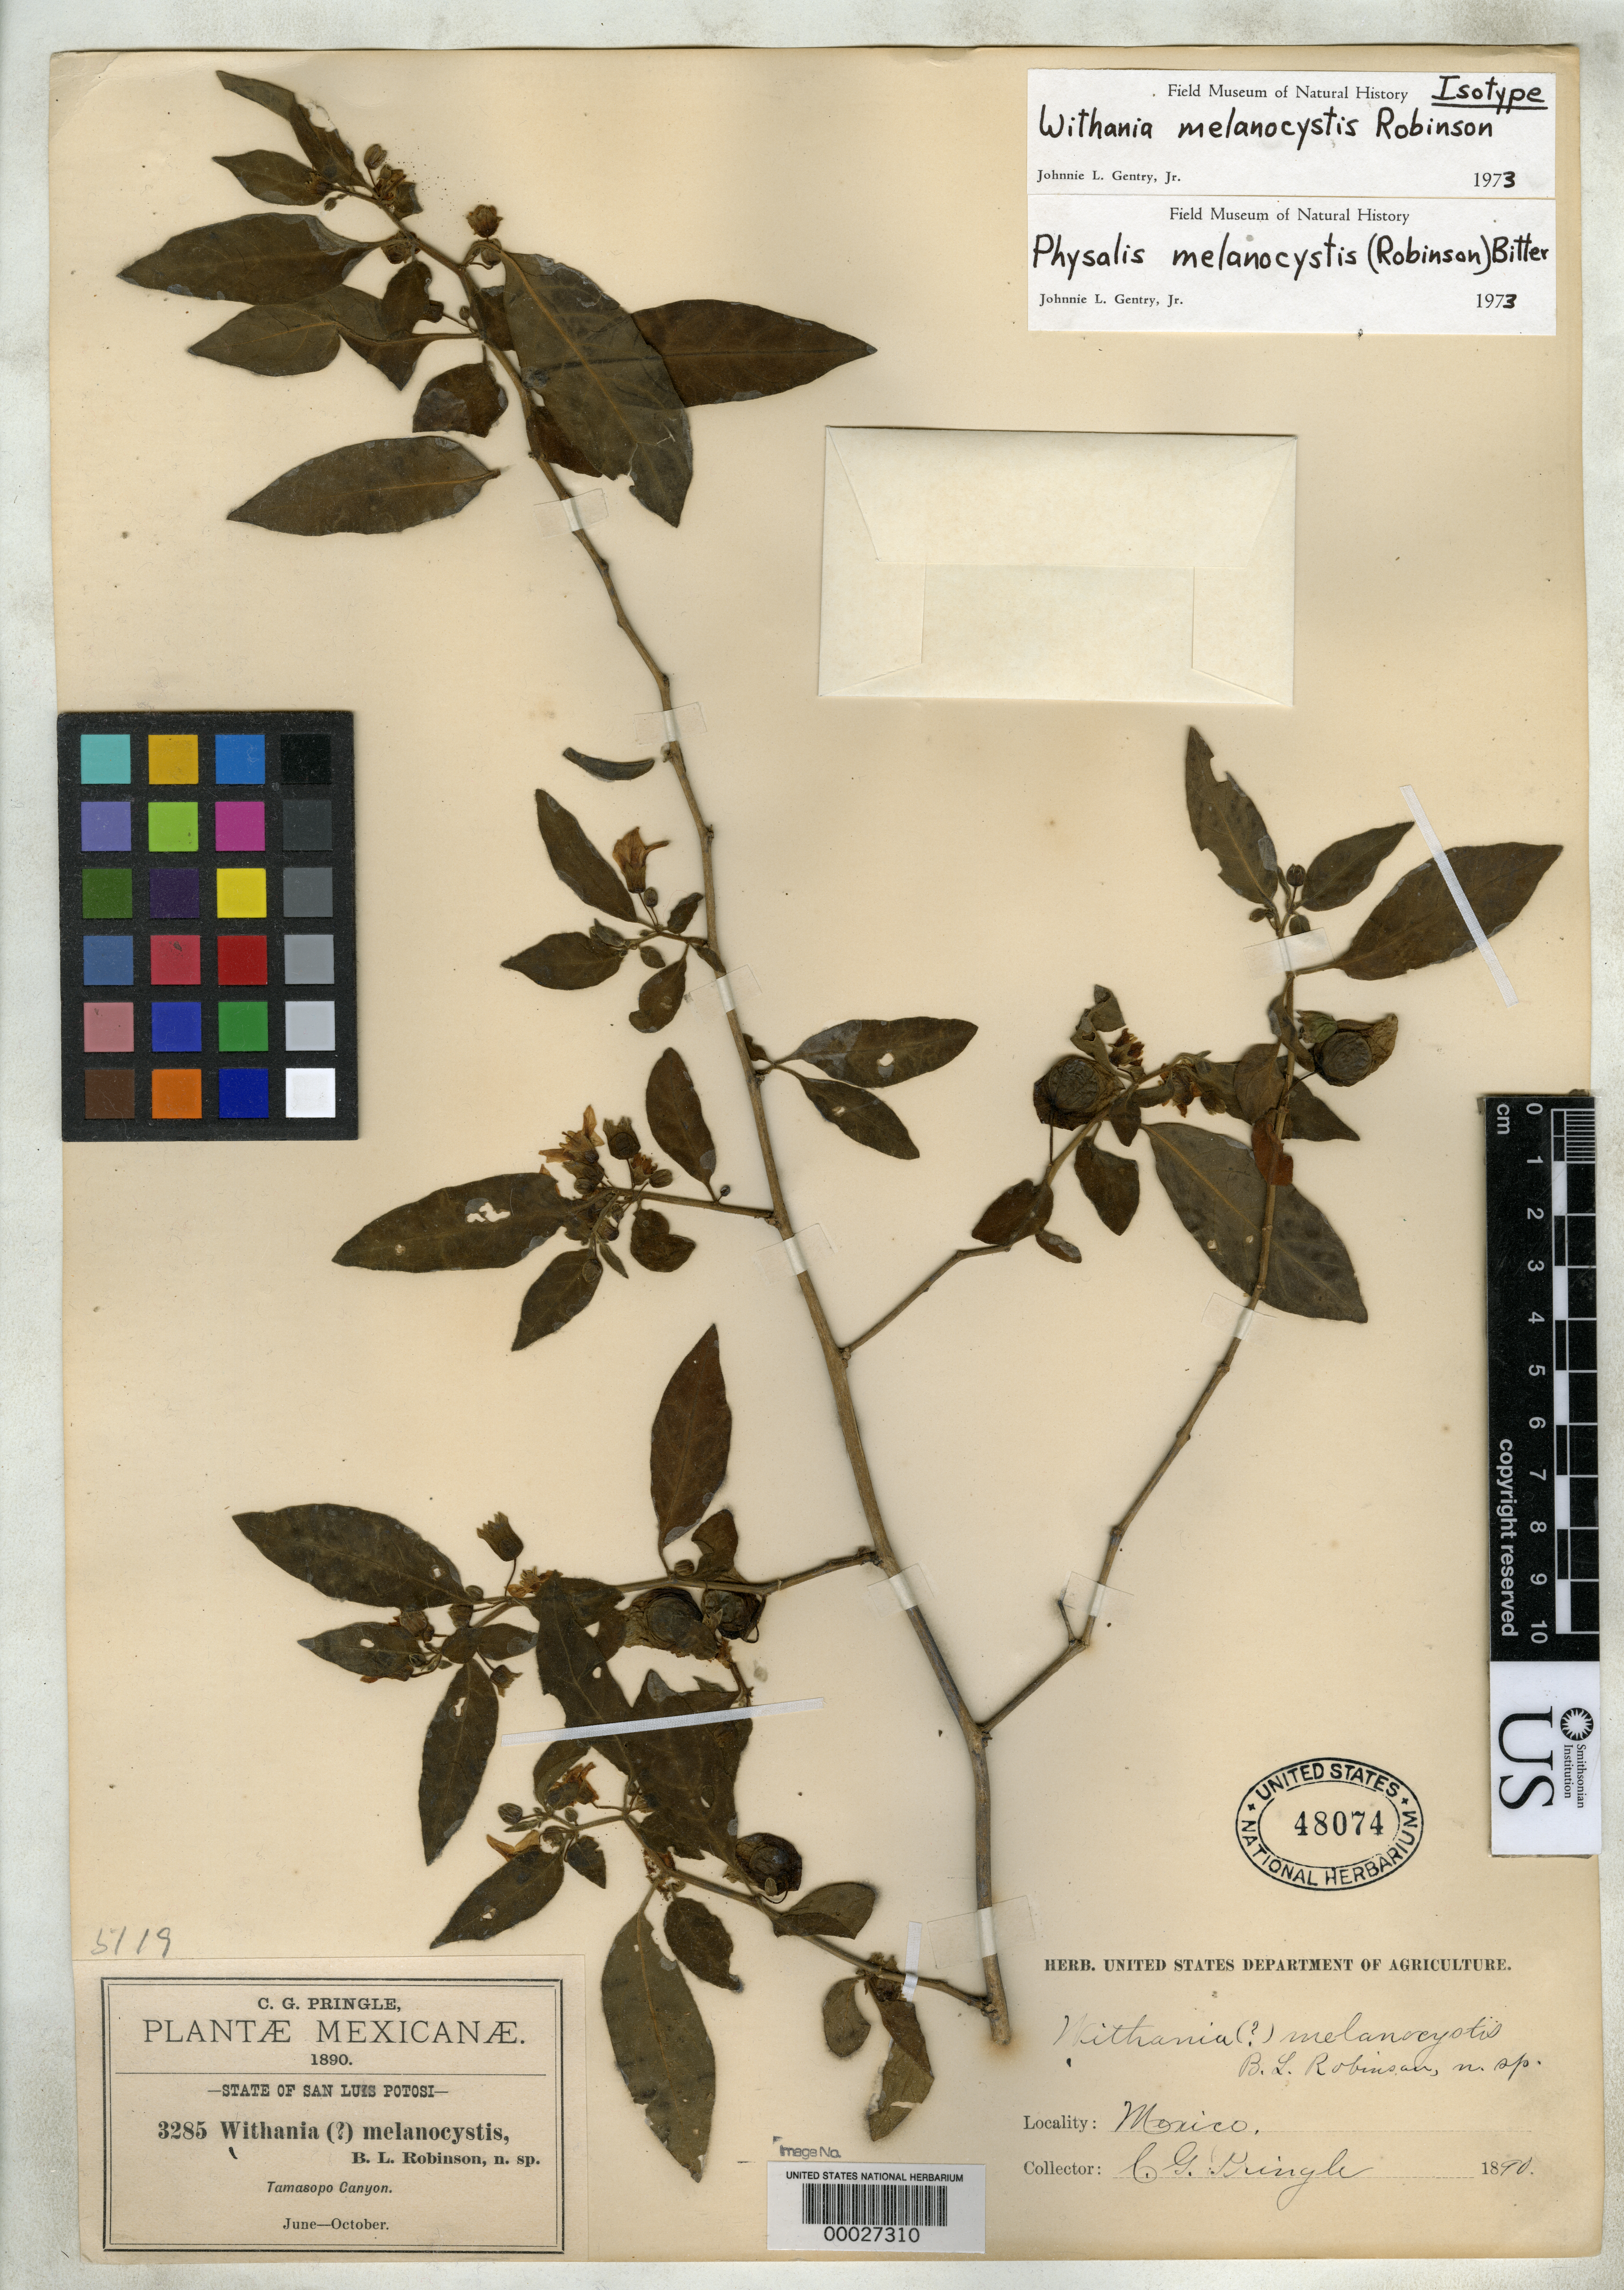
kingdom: Plantae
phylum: Tracheophyta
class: Magnoliopsida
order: Solanales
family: Solanaceae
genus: Withania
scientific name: Withania melanocystis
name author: B.L. Rob.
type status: Isotype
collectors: C. G. Pringle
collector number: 3285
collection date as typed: Jun 1890 to -- Oct 1890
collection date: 1890-06/1890-10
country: Mexico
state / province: San Luis Potosi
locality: Tamasopo Canyon.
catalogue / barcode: US 48074